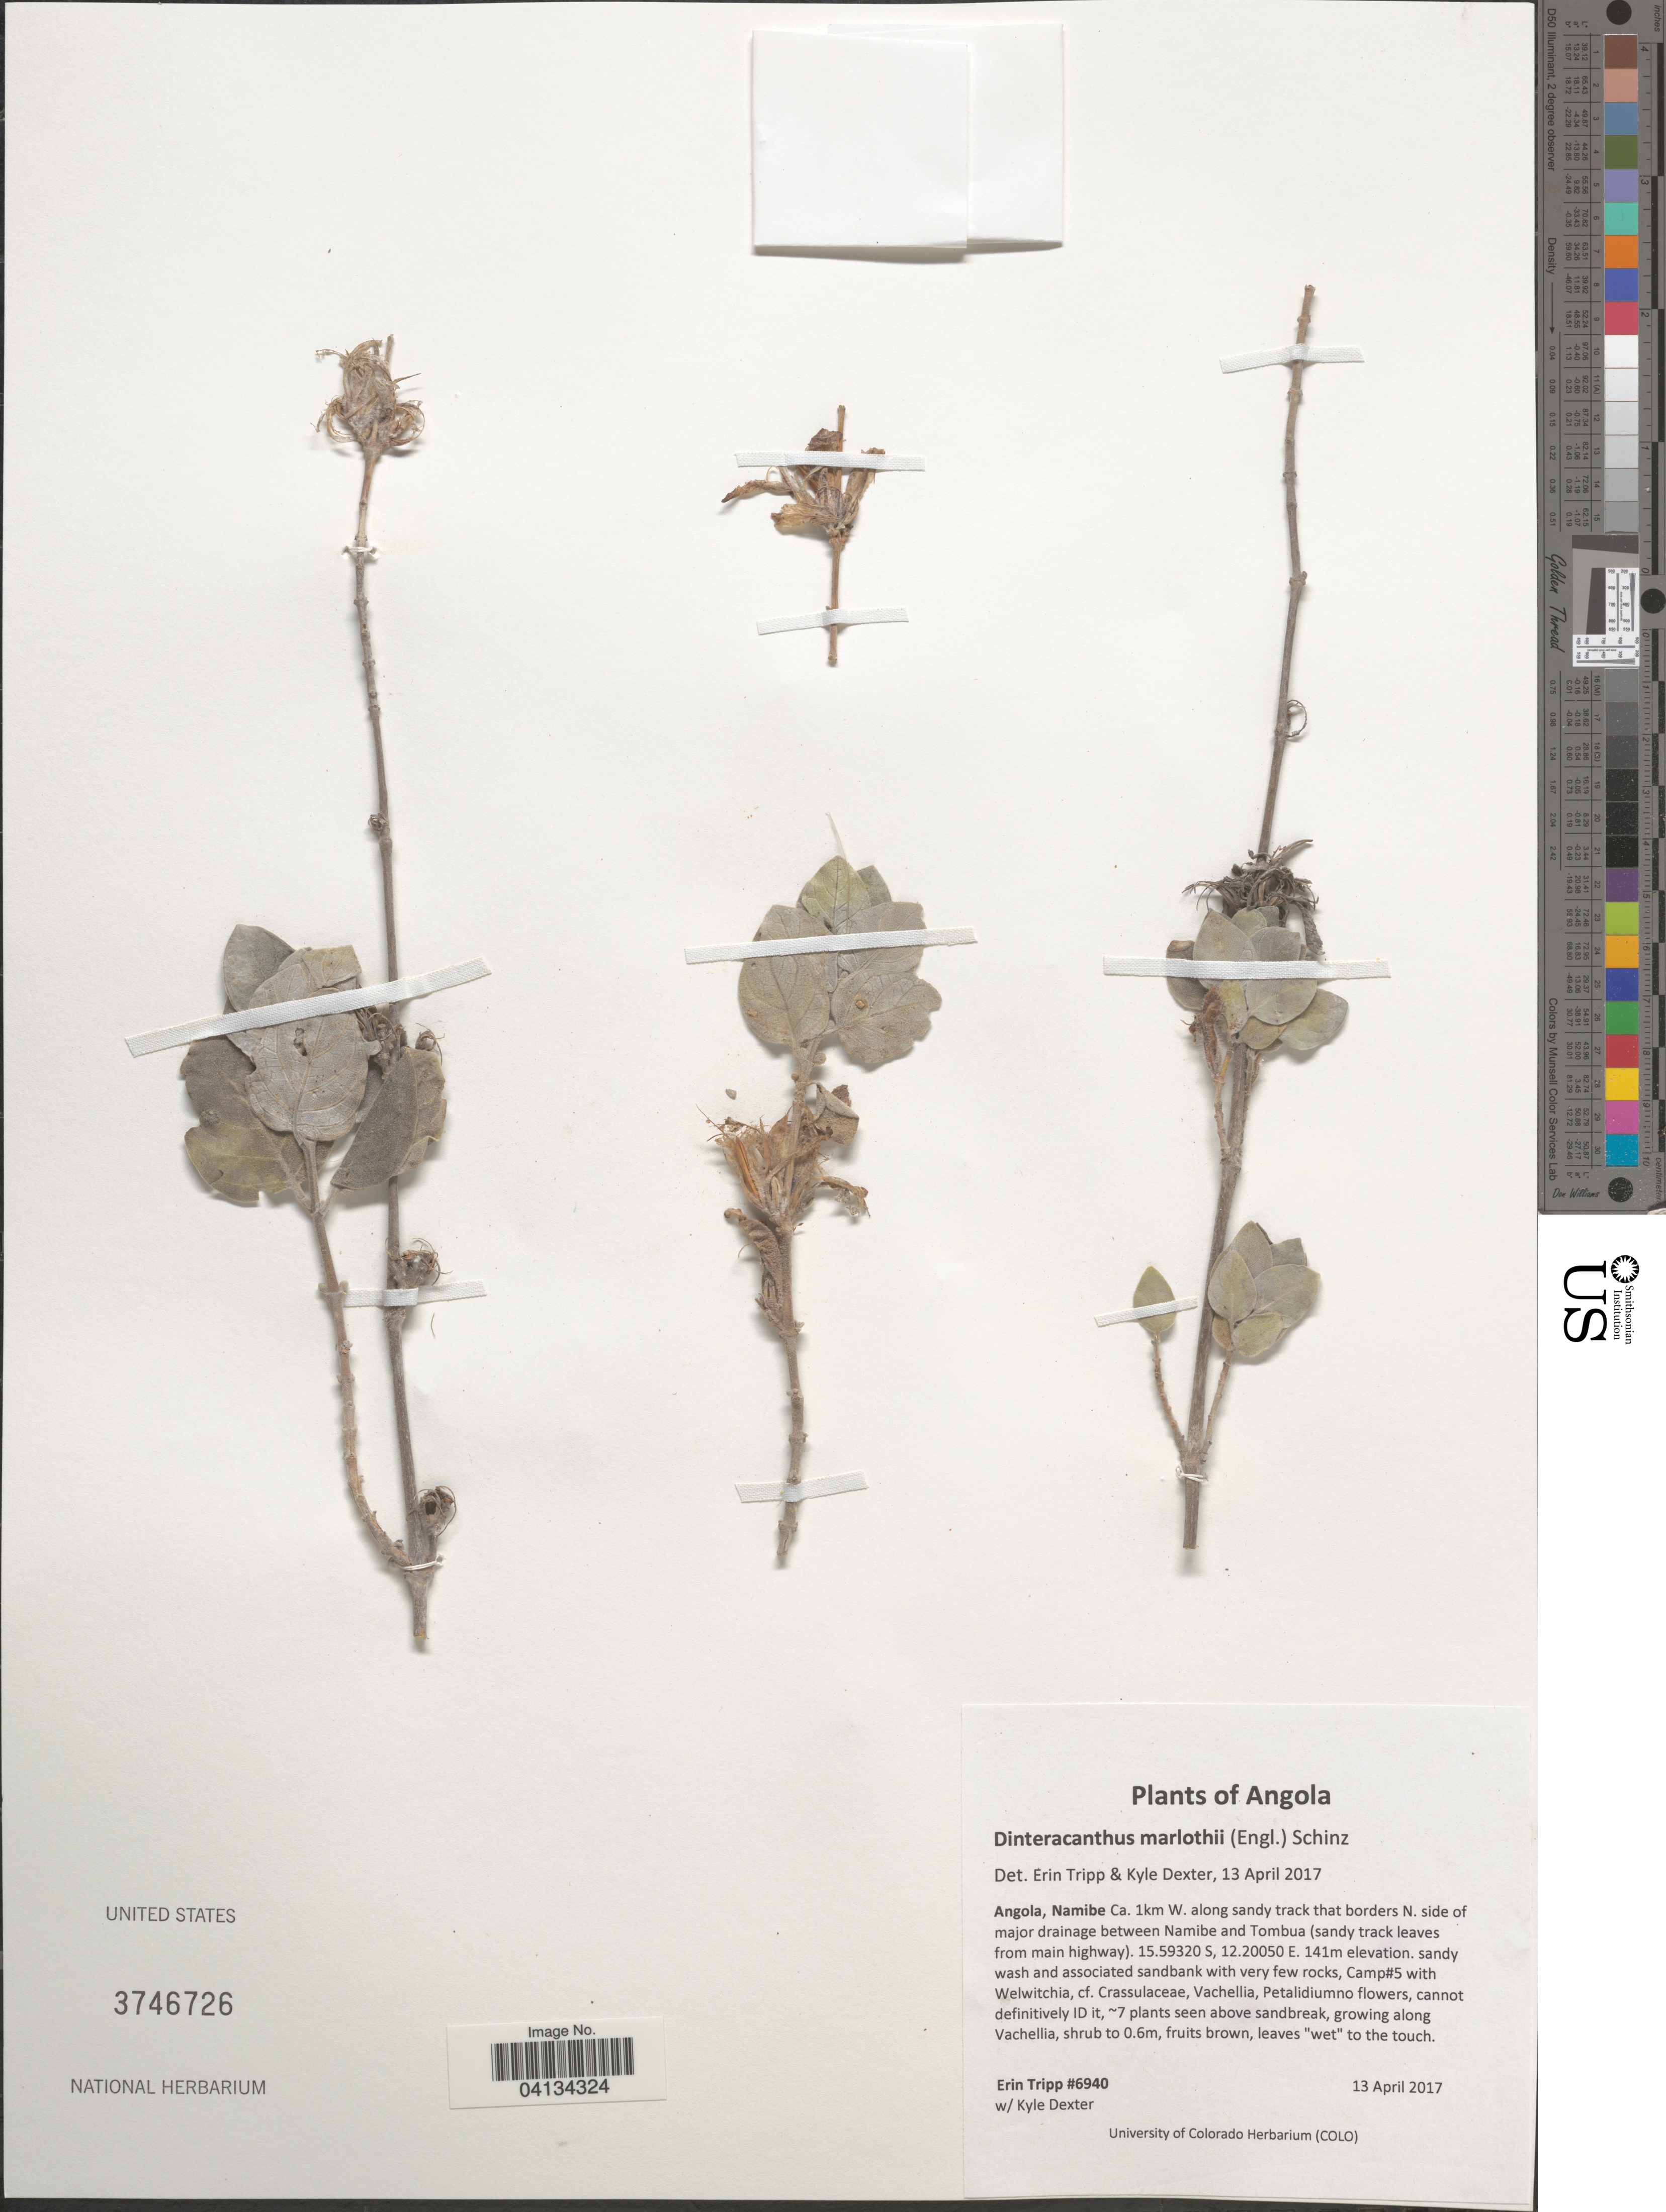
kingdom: Plantae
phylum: Tracheophyta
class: Magnoliopsida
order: Lamiales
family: Acanthaceae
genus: Dinteracanthus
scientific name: Dinteracanthus marlothii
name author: Schinz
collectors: E. Tripp & K. Dexter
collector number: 6940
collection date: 2017-04-13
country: Angola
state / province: Namibe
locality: Ca. 1km W. along sandy track that borders N. side of major drainage between Namibe and Tombua (sandy track leaves from main highway).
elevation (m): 141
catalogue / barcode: US 3746726